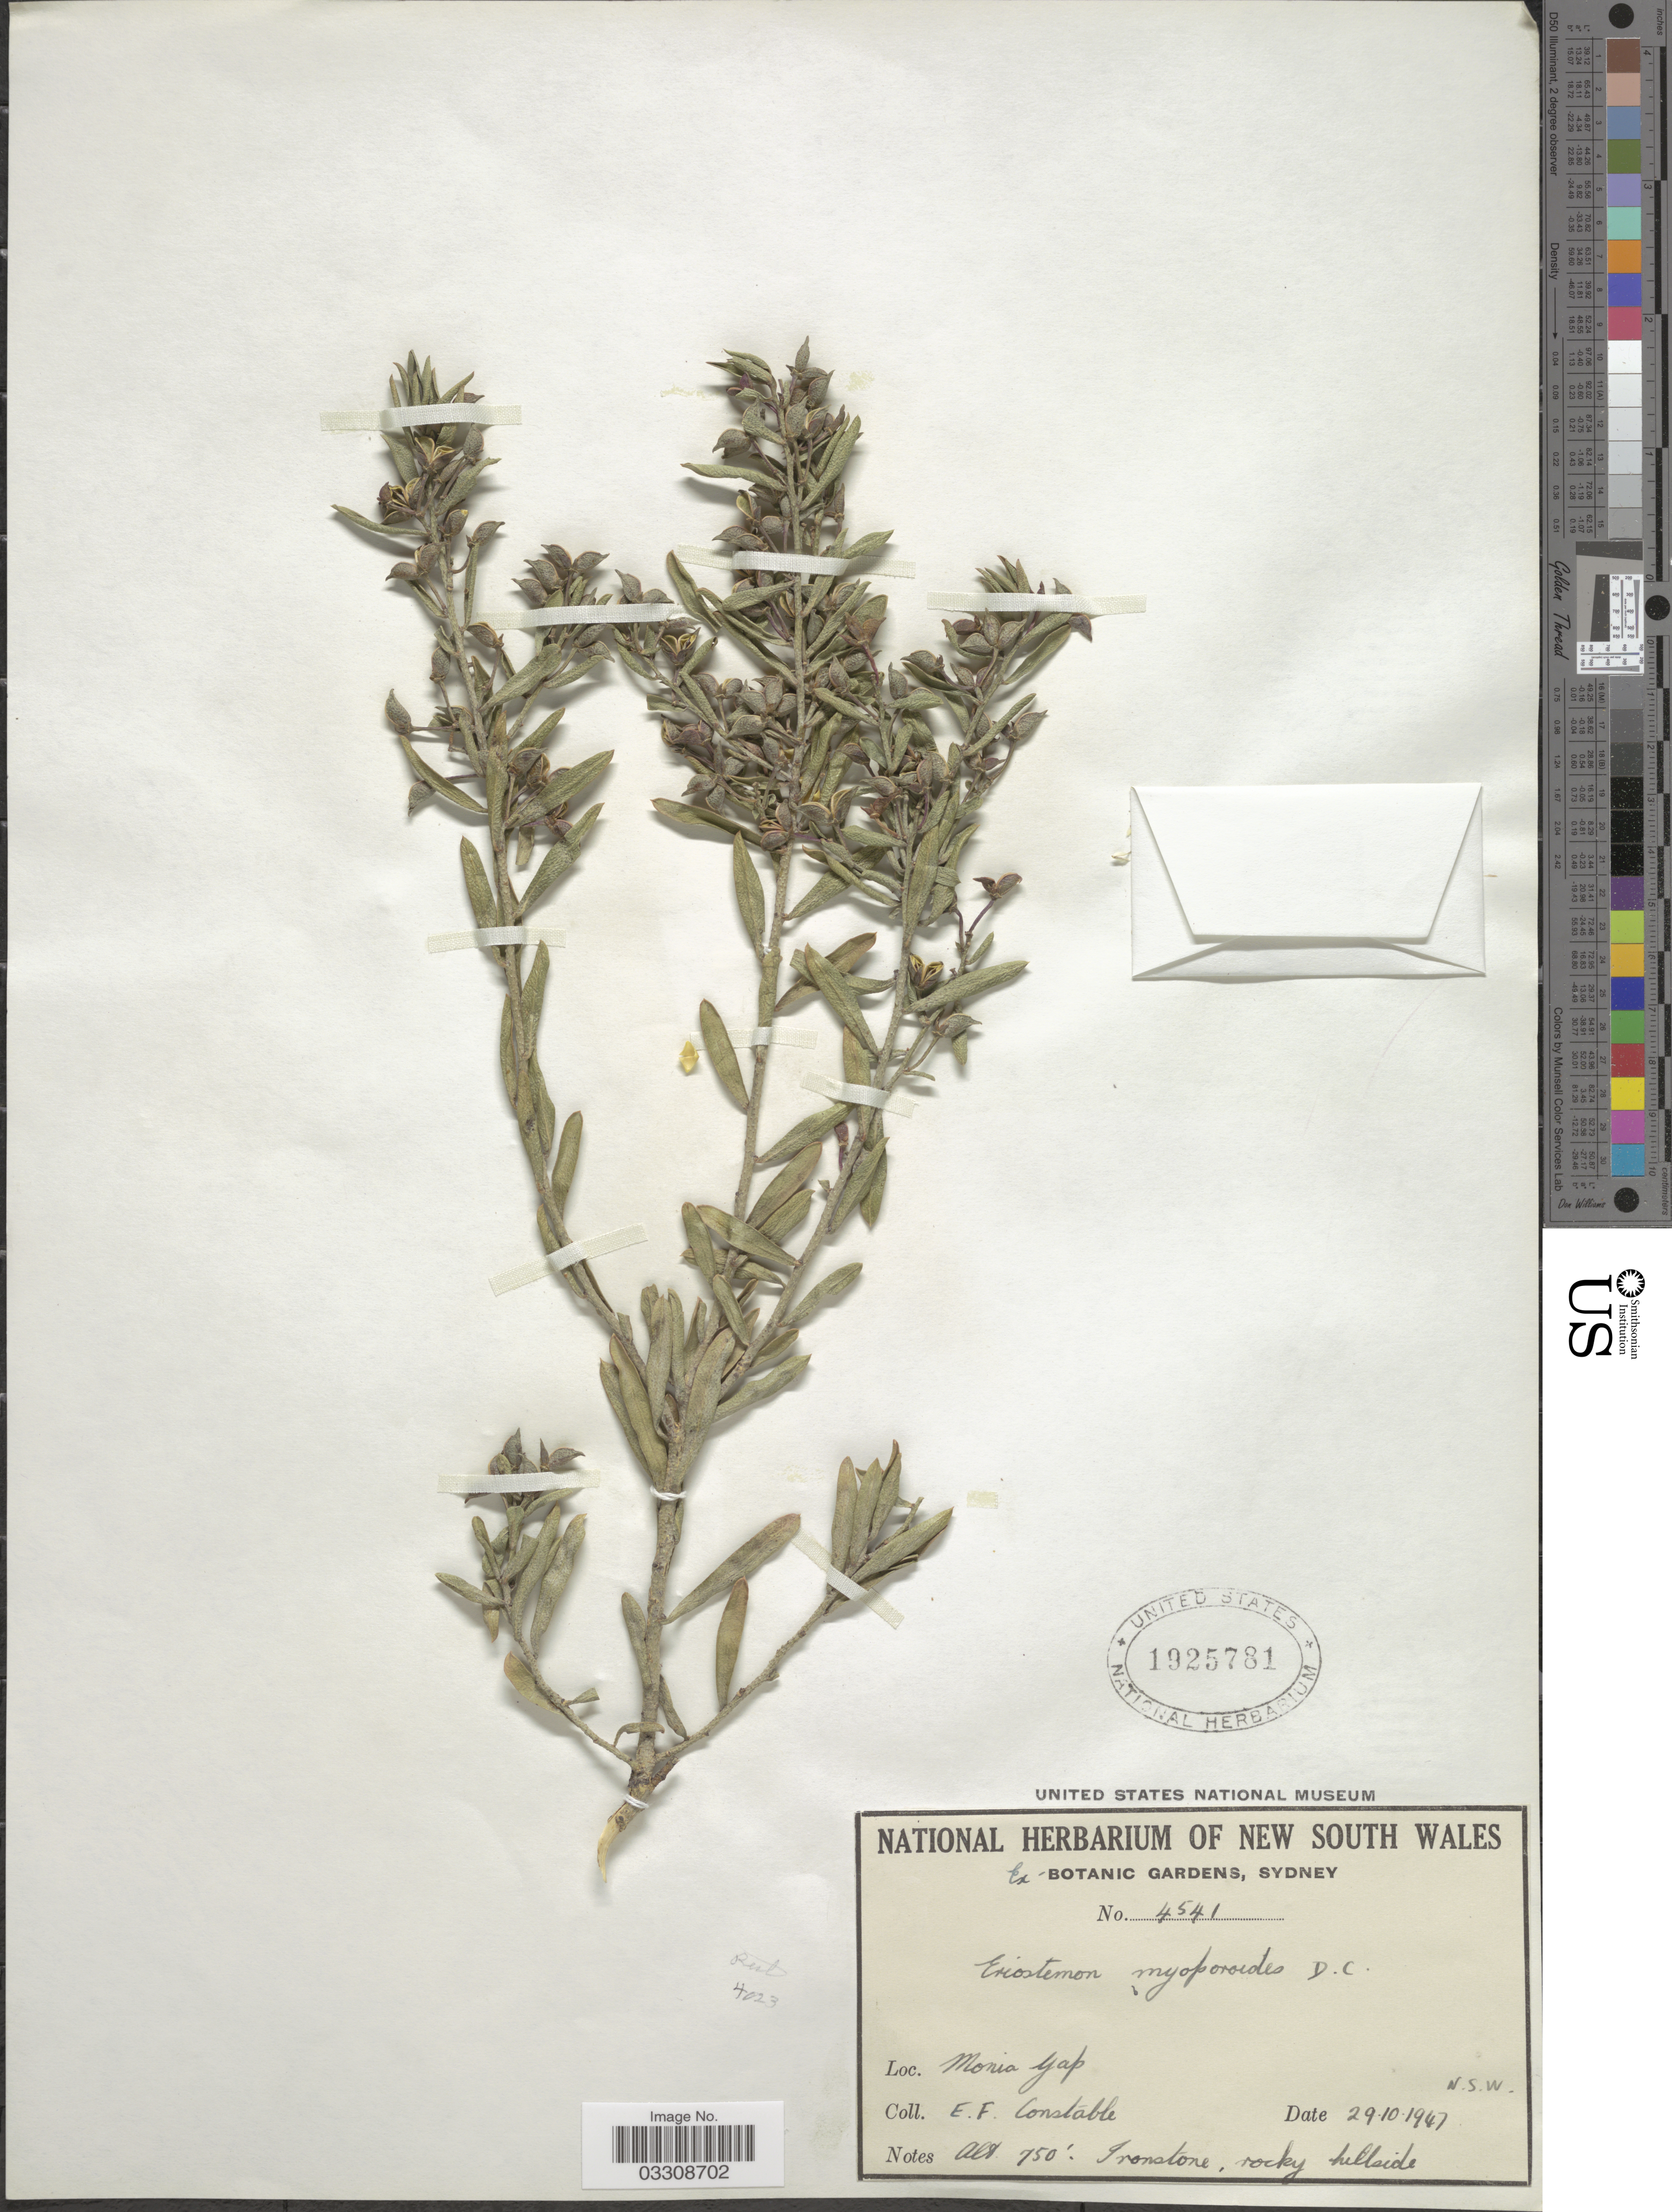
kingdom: Plantae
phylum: Tracheophyta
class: Magnoliopsida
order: Sapindales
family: Rutaceae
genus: Eriostemon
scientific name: Eriostemon myoporoides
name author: DC.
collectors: E. F. Constable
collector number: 4541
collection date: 1947-10-29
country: Australia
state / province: New South Wales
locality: Monia Gap.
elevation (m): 229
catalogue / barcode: US 1925781